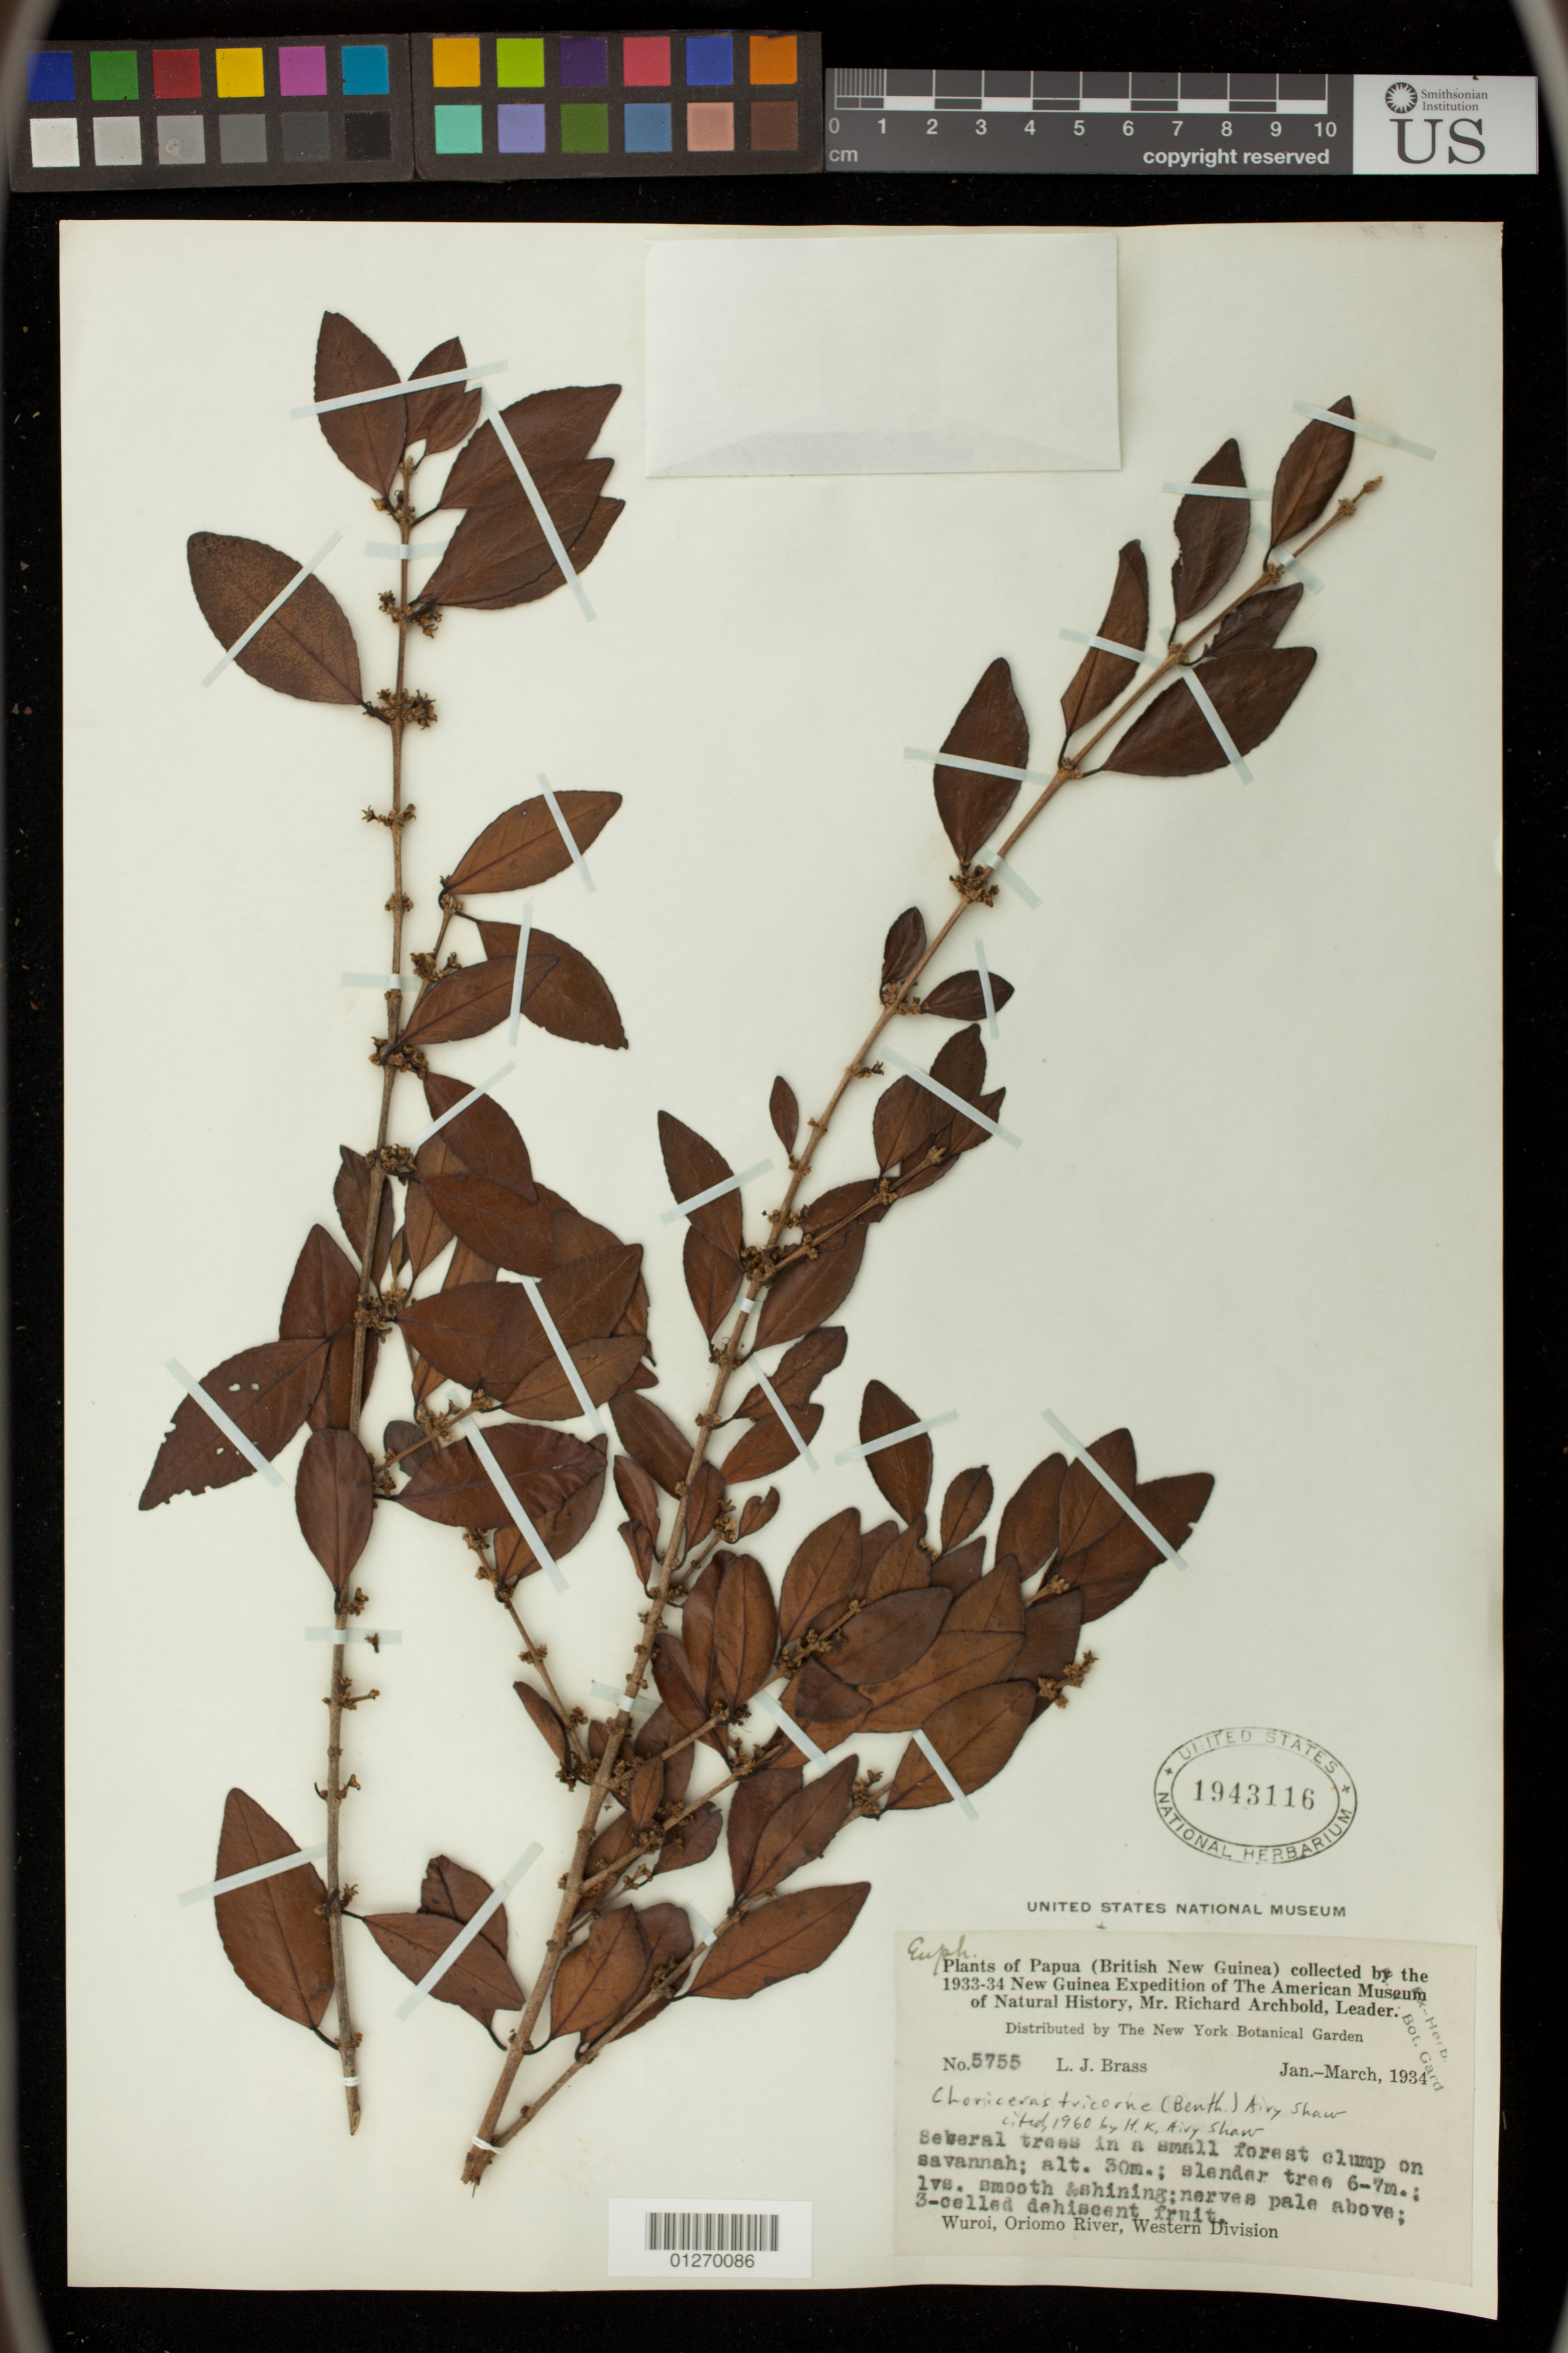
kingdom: Plantae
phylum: Tracheophyta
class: Magnoliopsida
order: Malpighiales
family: Picrodendraceae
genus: Choriceras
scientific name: Choriceras tricorne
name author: (Benth.) Airy Shaw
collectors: L. J. Brass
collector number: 5755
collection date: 1934-01/1934-03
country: Papua New Guinea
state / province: Western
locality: Wuroi, Oriomo river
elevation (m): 30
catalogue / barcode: US 1943116